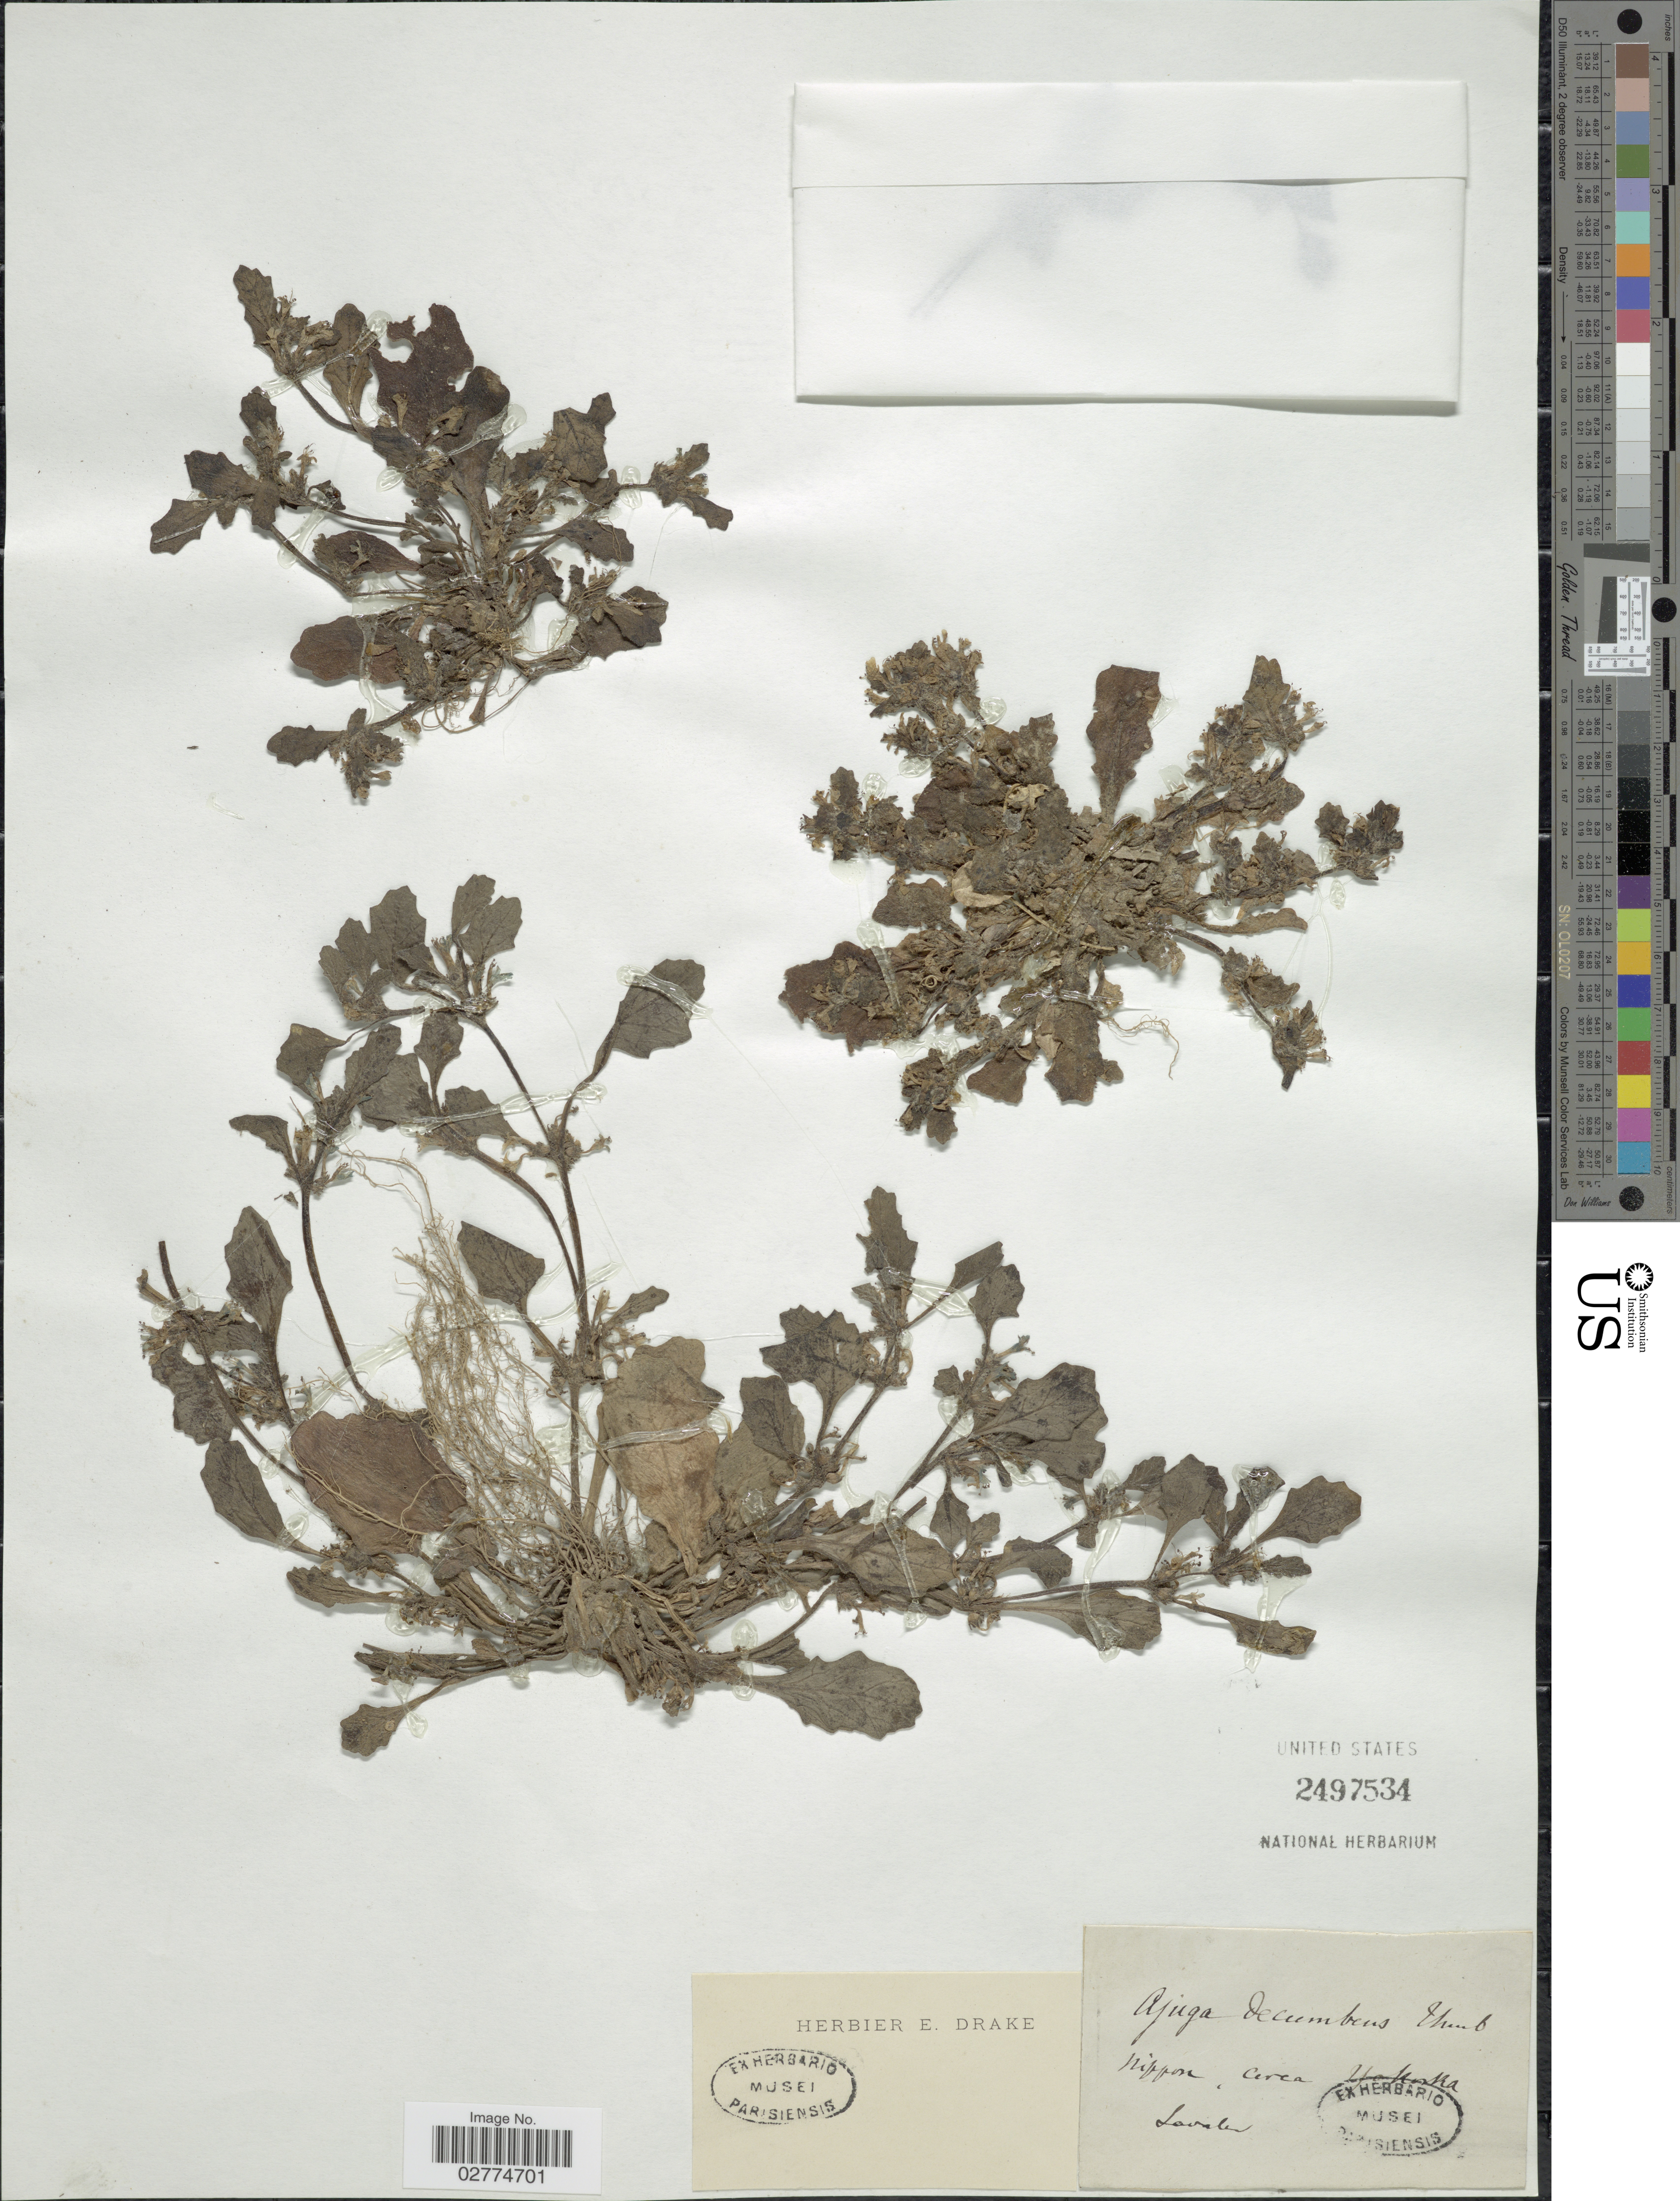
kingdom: Plantae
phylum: Tracheophyta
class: Magnoliopsida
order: Lamiales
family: Lamiaceae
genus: Ajuga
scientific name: Ajuga decumbens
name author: Thunb.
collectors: Lavatier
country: Japan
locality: Nippon, circa Yokoska.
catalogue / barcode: US 2497534